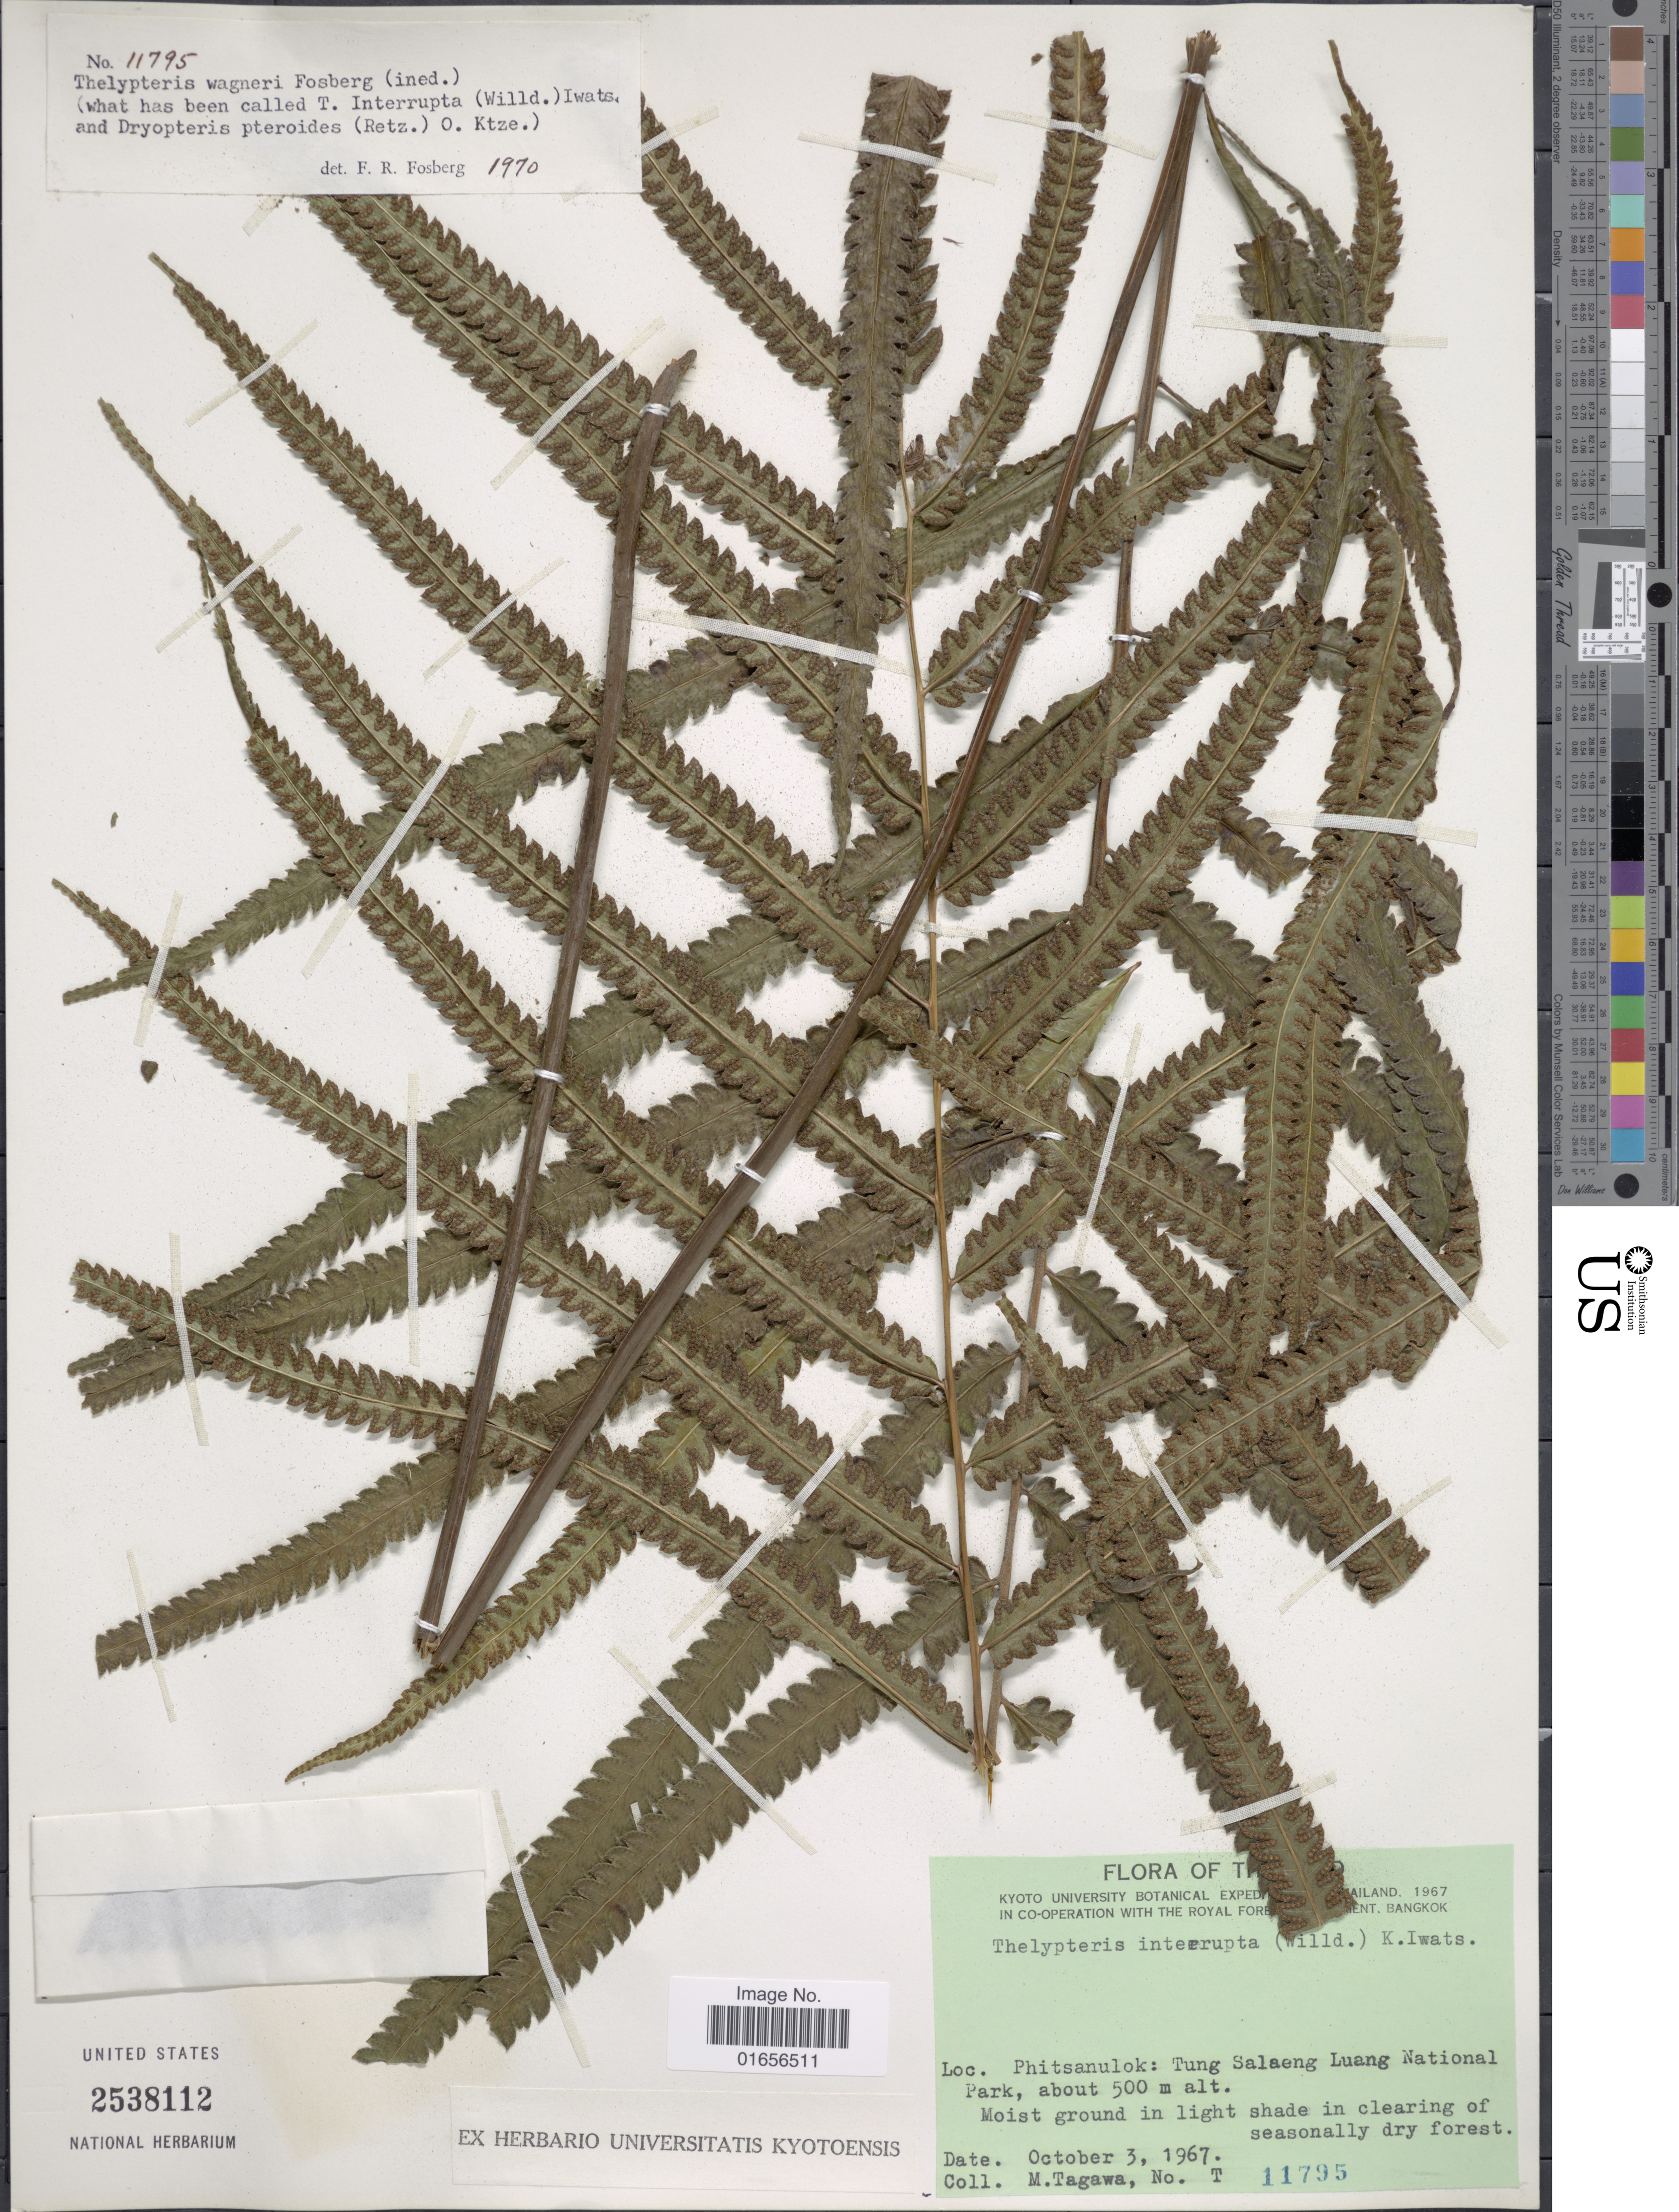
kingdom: Plantae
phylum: Tracheophyta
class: Polypodiopsida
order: Polypodiales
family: Thelypteridaceae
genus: Amphineuron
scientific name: Amphineuron terminans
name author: (J. Sm. ex Hook.) Holttum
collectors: M. Tagawa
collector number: T 11795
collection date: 1967-10-03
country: Thailand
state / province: Phitsanulok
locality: Tung Salaeng Luang National Park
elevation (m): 500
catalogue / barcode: US 2538112